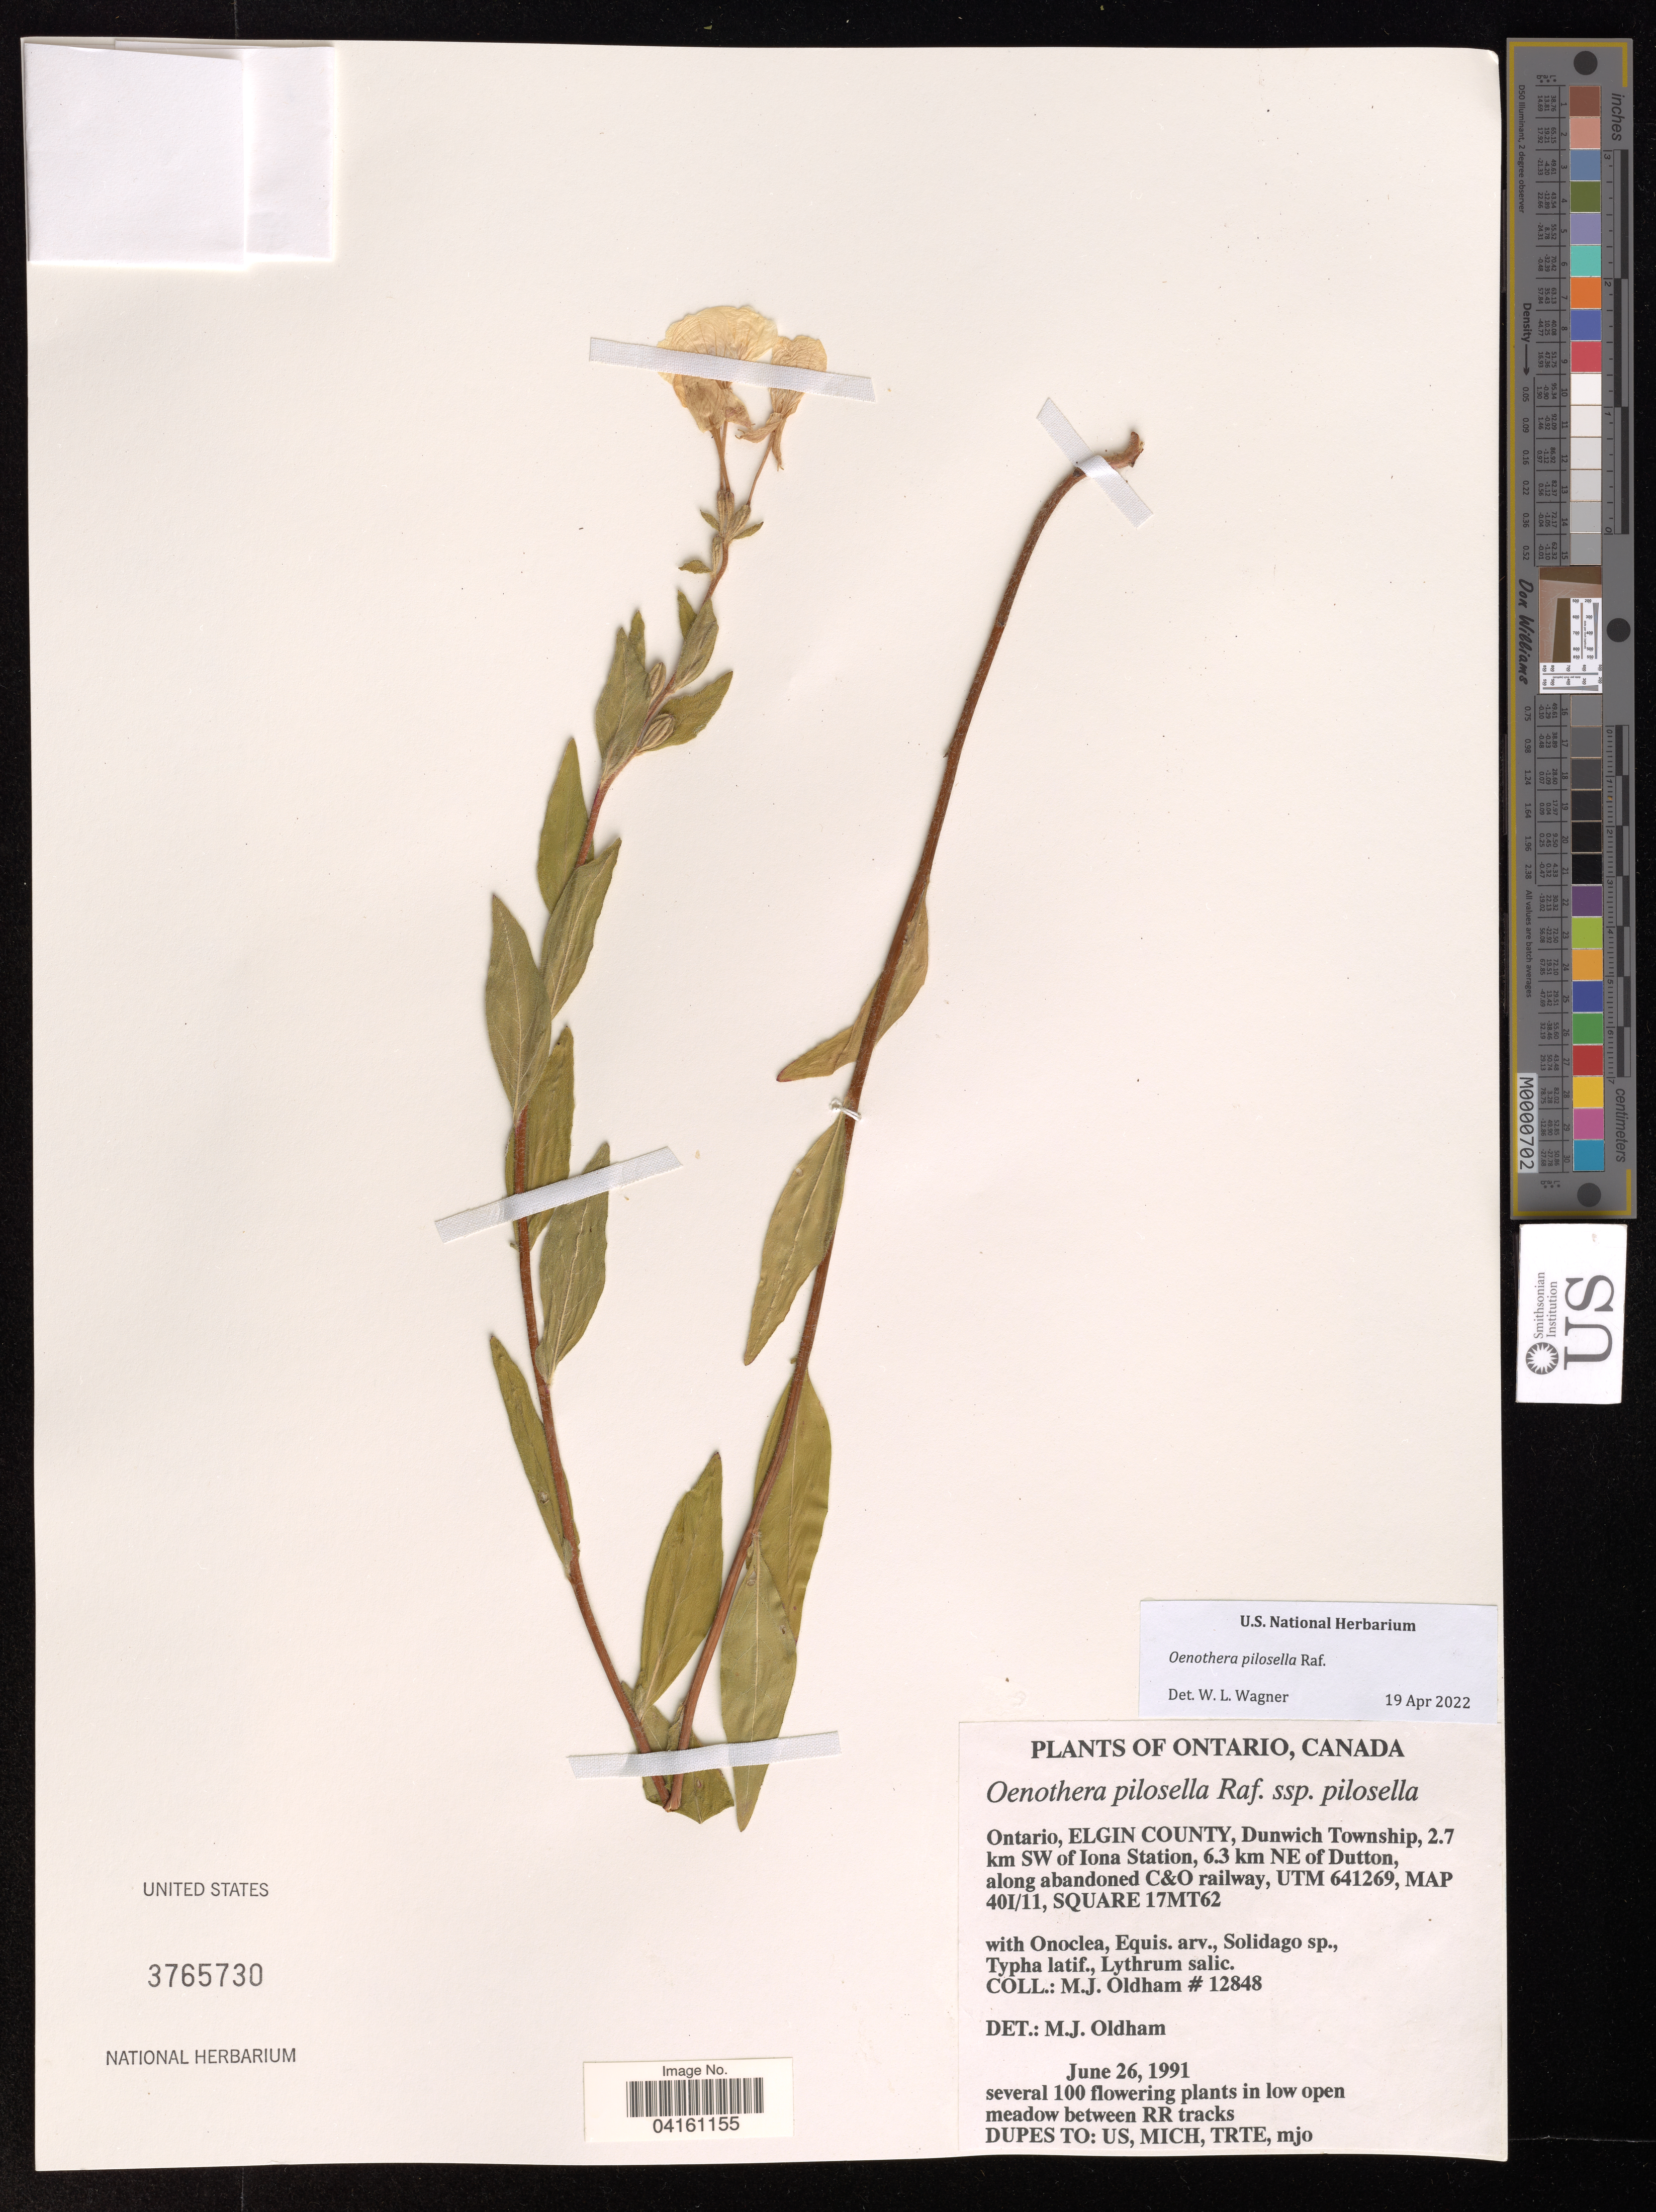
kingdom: Plantae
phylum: Tracheophyta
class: Magnoliopsida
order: Myrtales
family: Onagraceae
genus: Oenothera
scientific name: Oenothera pilosella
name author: Raf.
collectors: M. Oldham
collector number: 12848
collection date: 1991-06-26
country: Canada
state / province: Ontario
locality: Elgin County, Dunwich Township, 2.7 km SW of Iona Station, 6.3 km NE of Dutton, along abandoned C&O railway, UTM 641269, MAP 40I/11, SQUARE 17MT62.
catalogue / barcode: US 3765730